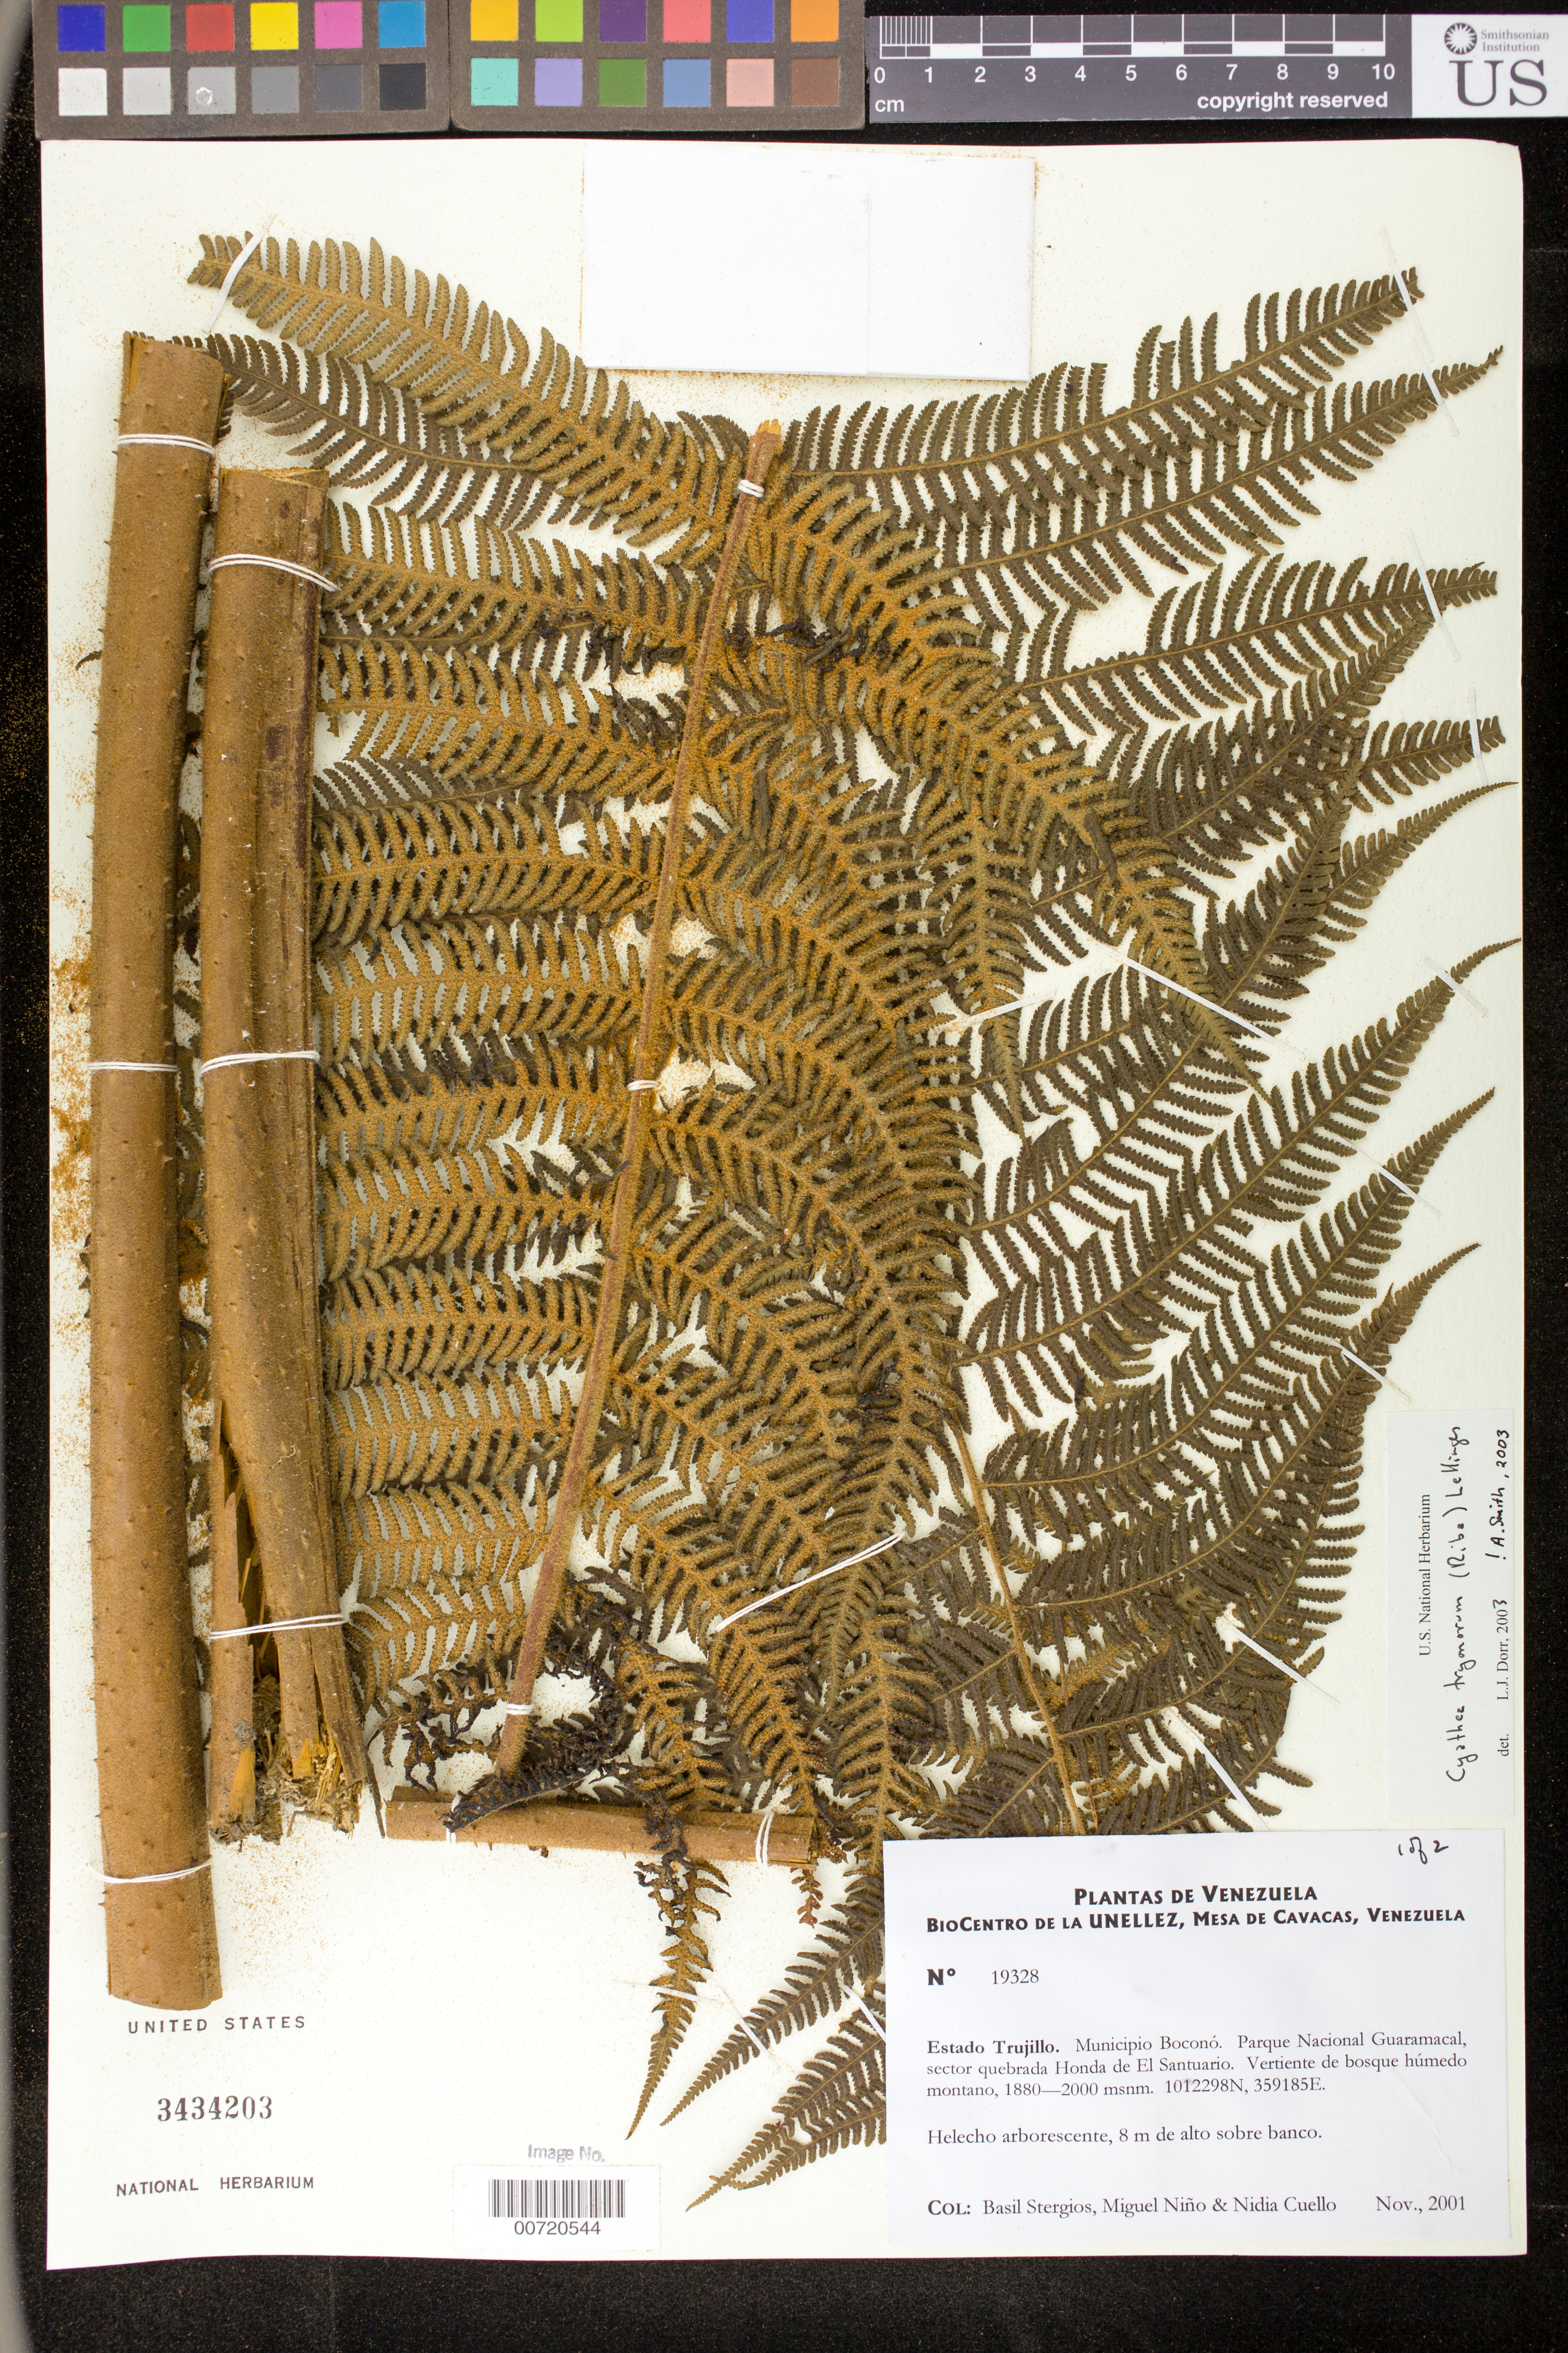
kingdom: Plantae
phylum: Tracheophyta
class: Polypodiopsida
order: Cyatheales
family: Cyatheaceae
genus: Cyathea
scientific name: Cyathea tryonorum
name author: (Riba) Lellinger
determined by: Dorr, L. J., (BOT), Smithsonian Institution - National Museum of Natural History (UNITED STATES)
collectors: B. G. Stergios, S. M. Niño & N. L. Cuello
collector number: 19328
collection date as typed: Nov 2001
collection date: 2001-11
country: Venezuela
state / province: Trujillo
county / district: Boconó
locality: Parque Nacional Guaramacal. Sector quebrada Honda de El Santuario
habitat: Vertiente de bosque húmedo montano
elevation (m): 1880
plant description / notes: PORT, US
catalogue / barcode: US 3434203